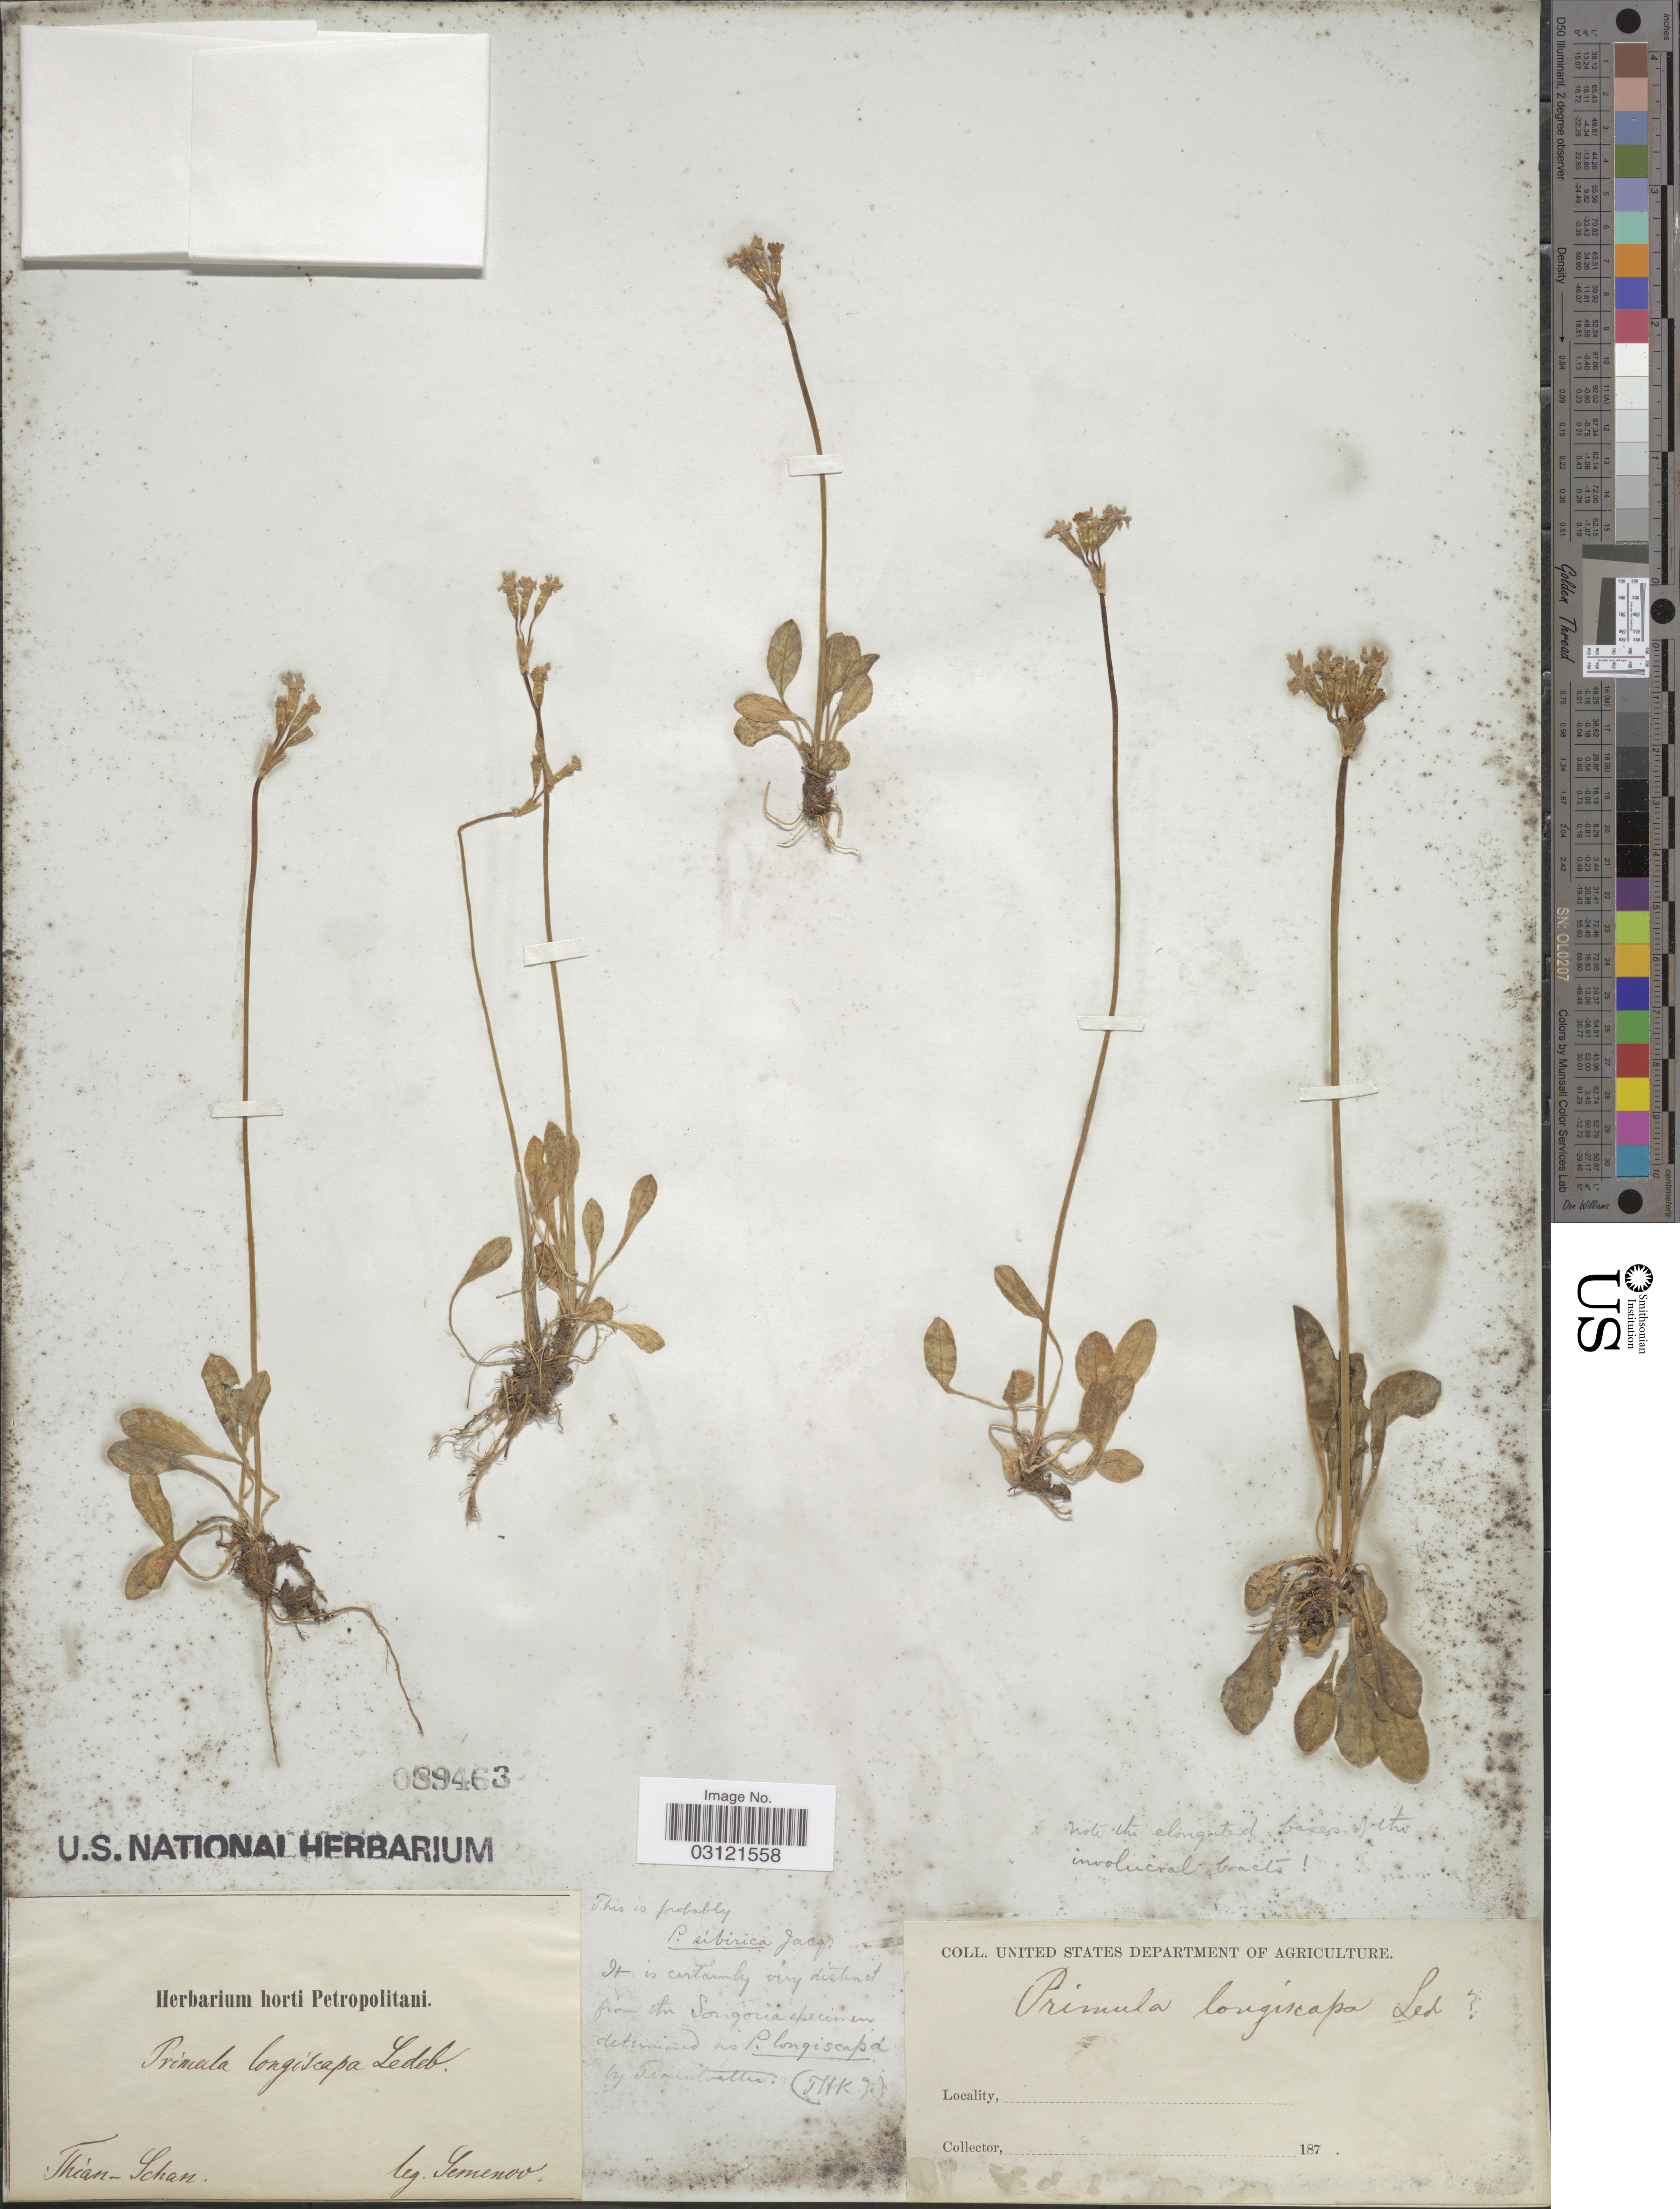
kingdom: Plantae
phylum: Tracheophyta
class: Magnoliopsida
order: Ericales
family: Primulaceae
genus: Primula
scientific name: Primula nutans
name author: Georgi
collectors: -- Semenov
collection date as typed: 187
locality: Thian-Schan.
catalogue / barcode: US 89463